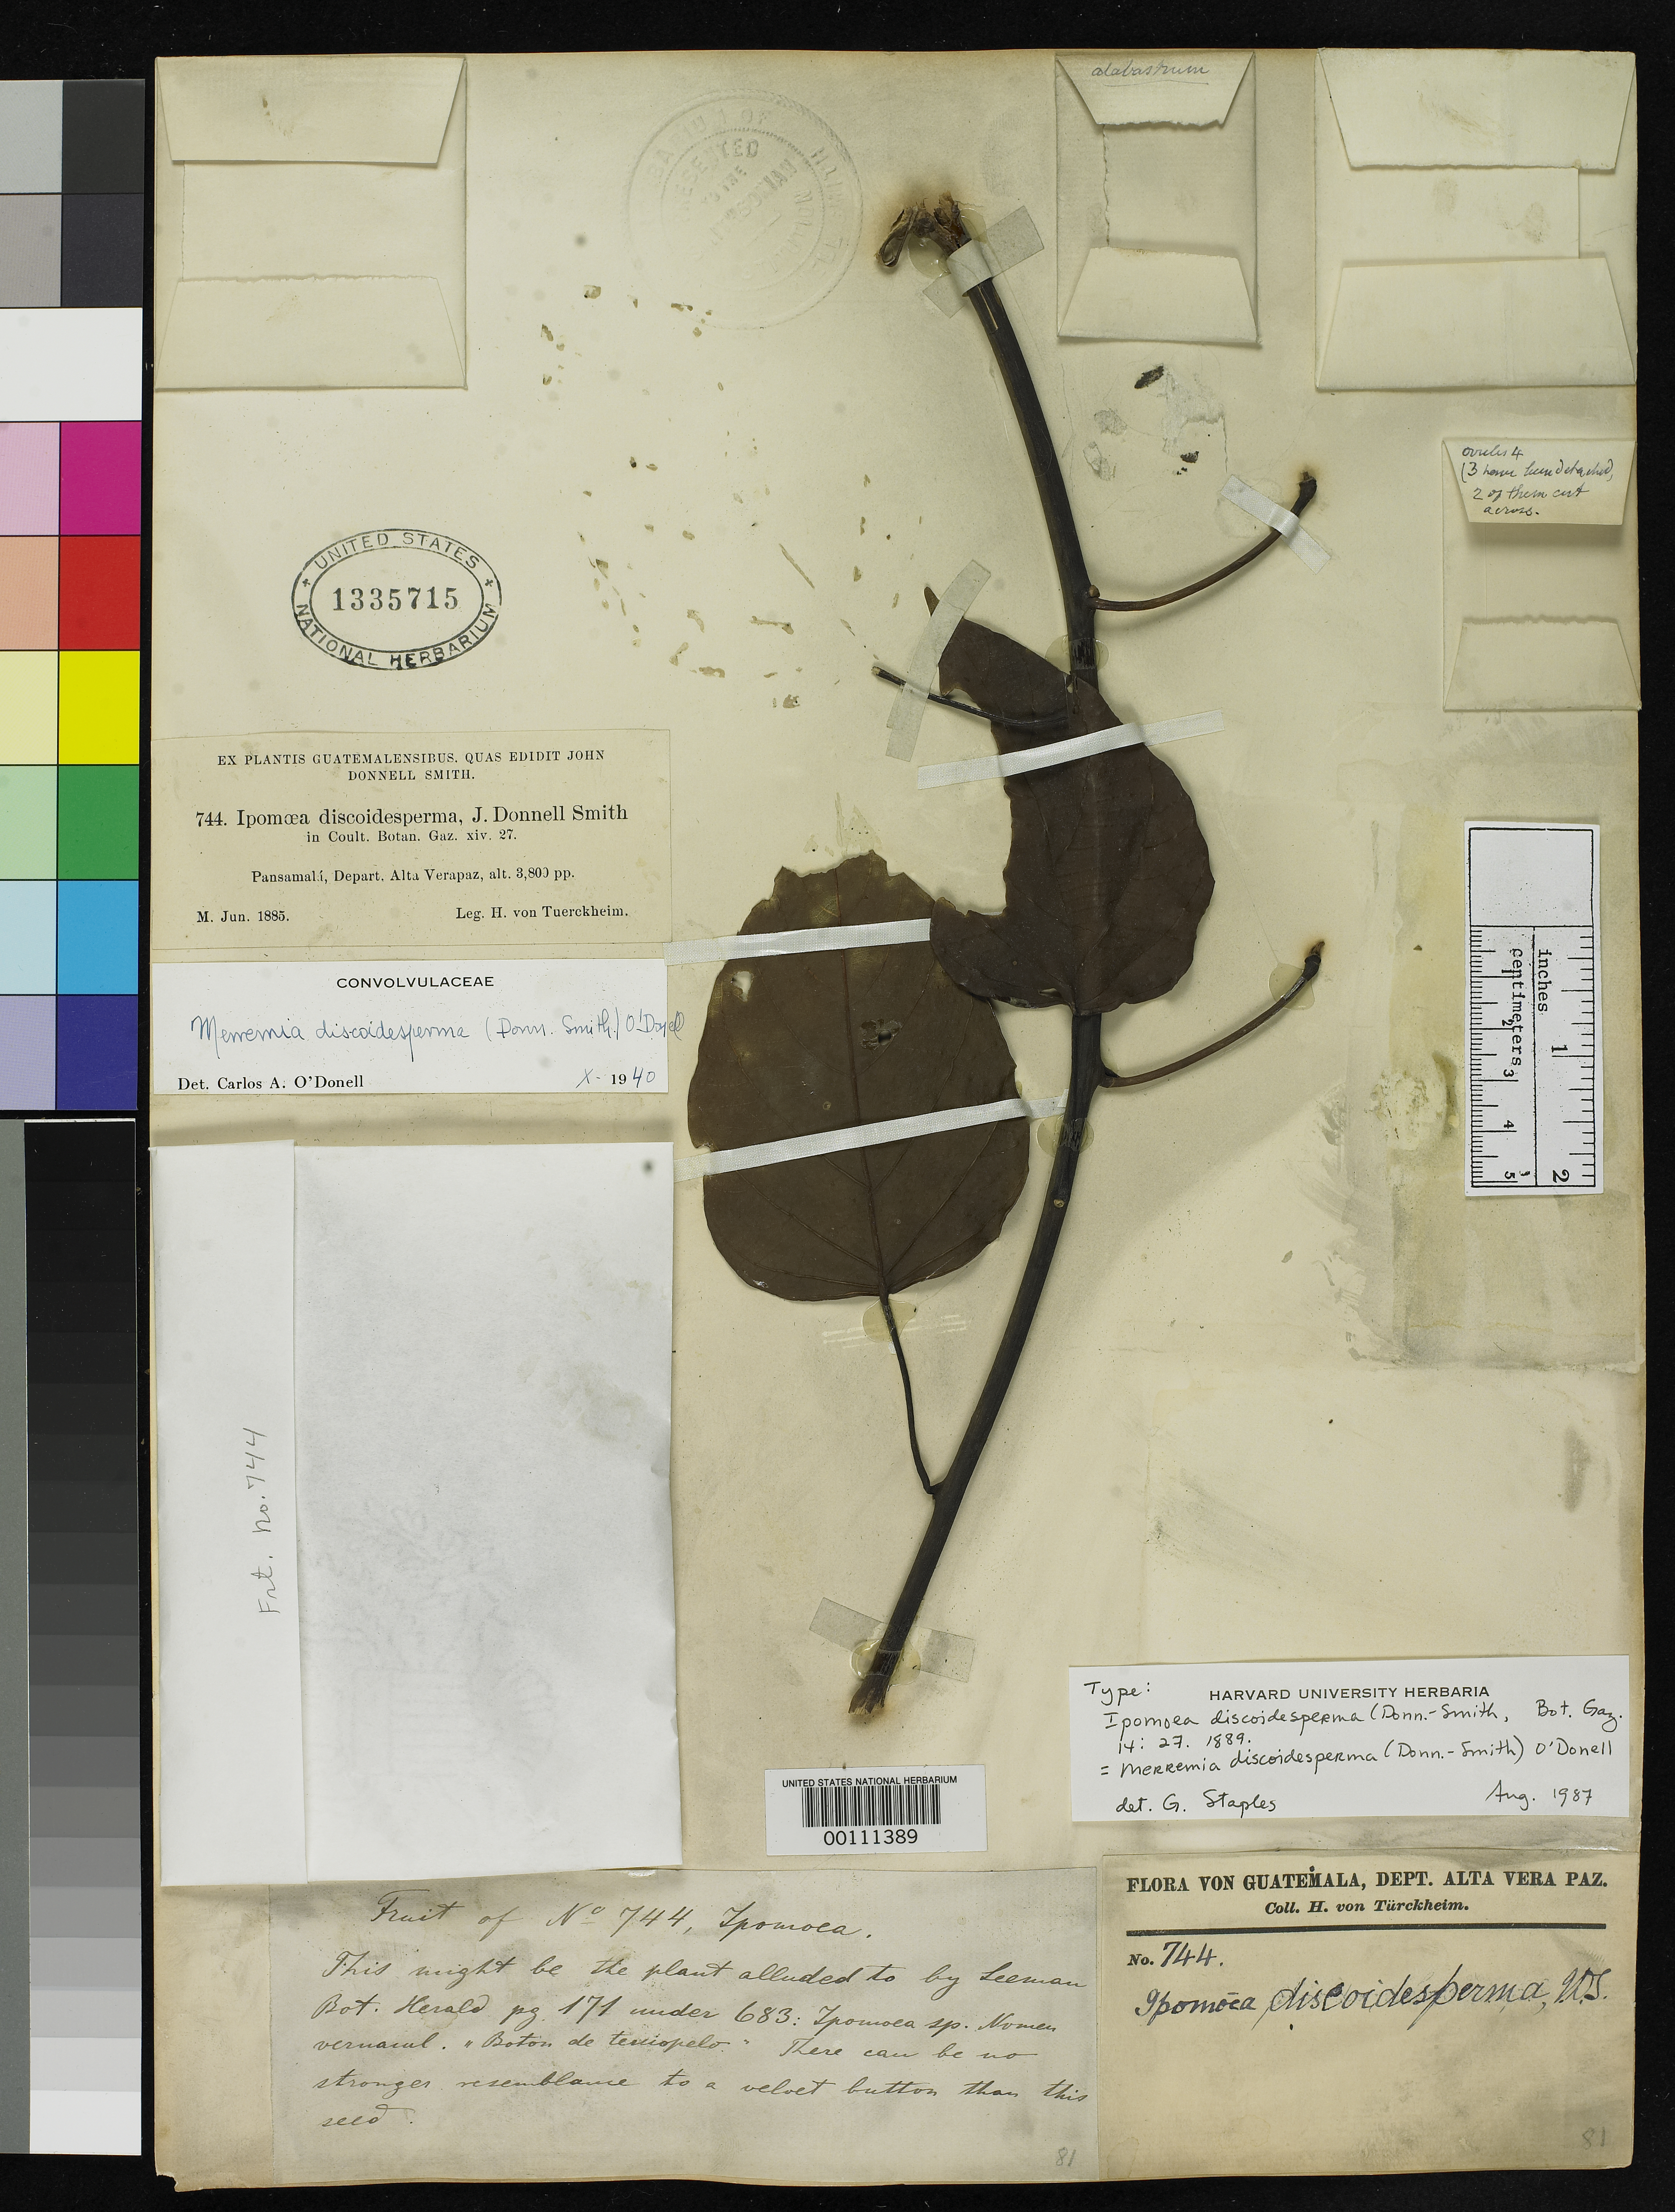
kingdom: Plantae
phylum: Tracheophyta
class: Magnoliopsida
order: Solanales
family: Convolvulaceae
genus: Ipomoea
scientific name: Ipomoea discoidesperma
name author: Donn. Sm.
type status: Syntype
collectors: H. von Türckheim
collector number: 744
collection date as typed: Jun 1885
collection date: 1885-06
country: Guatemala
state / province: Alta Verapaz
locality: Pansamalá.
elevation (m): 1158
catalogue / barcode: US 1335715